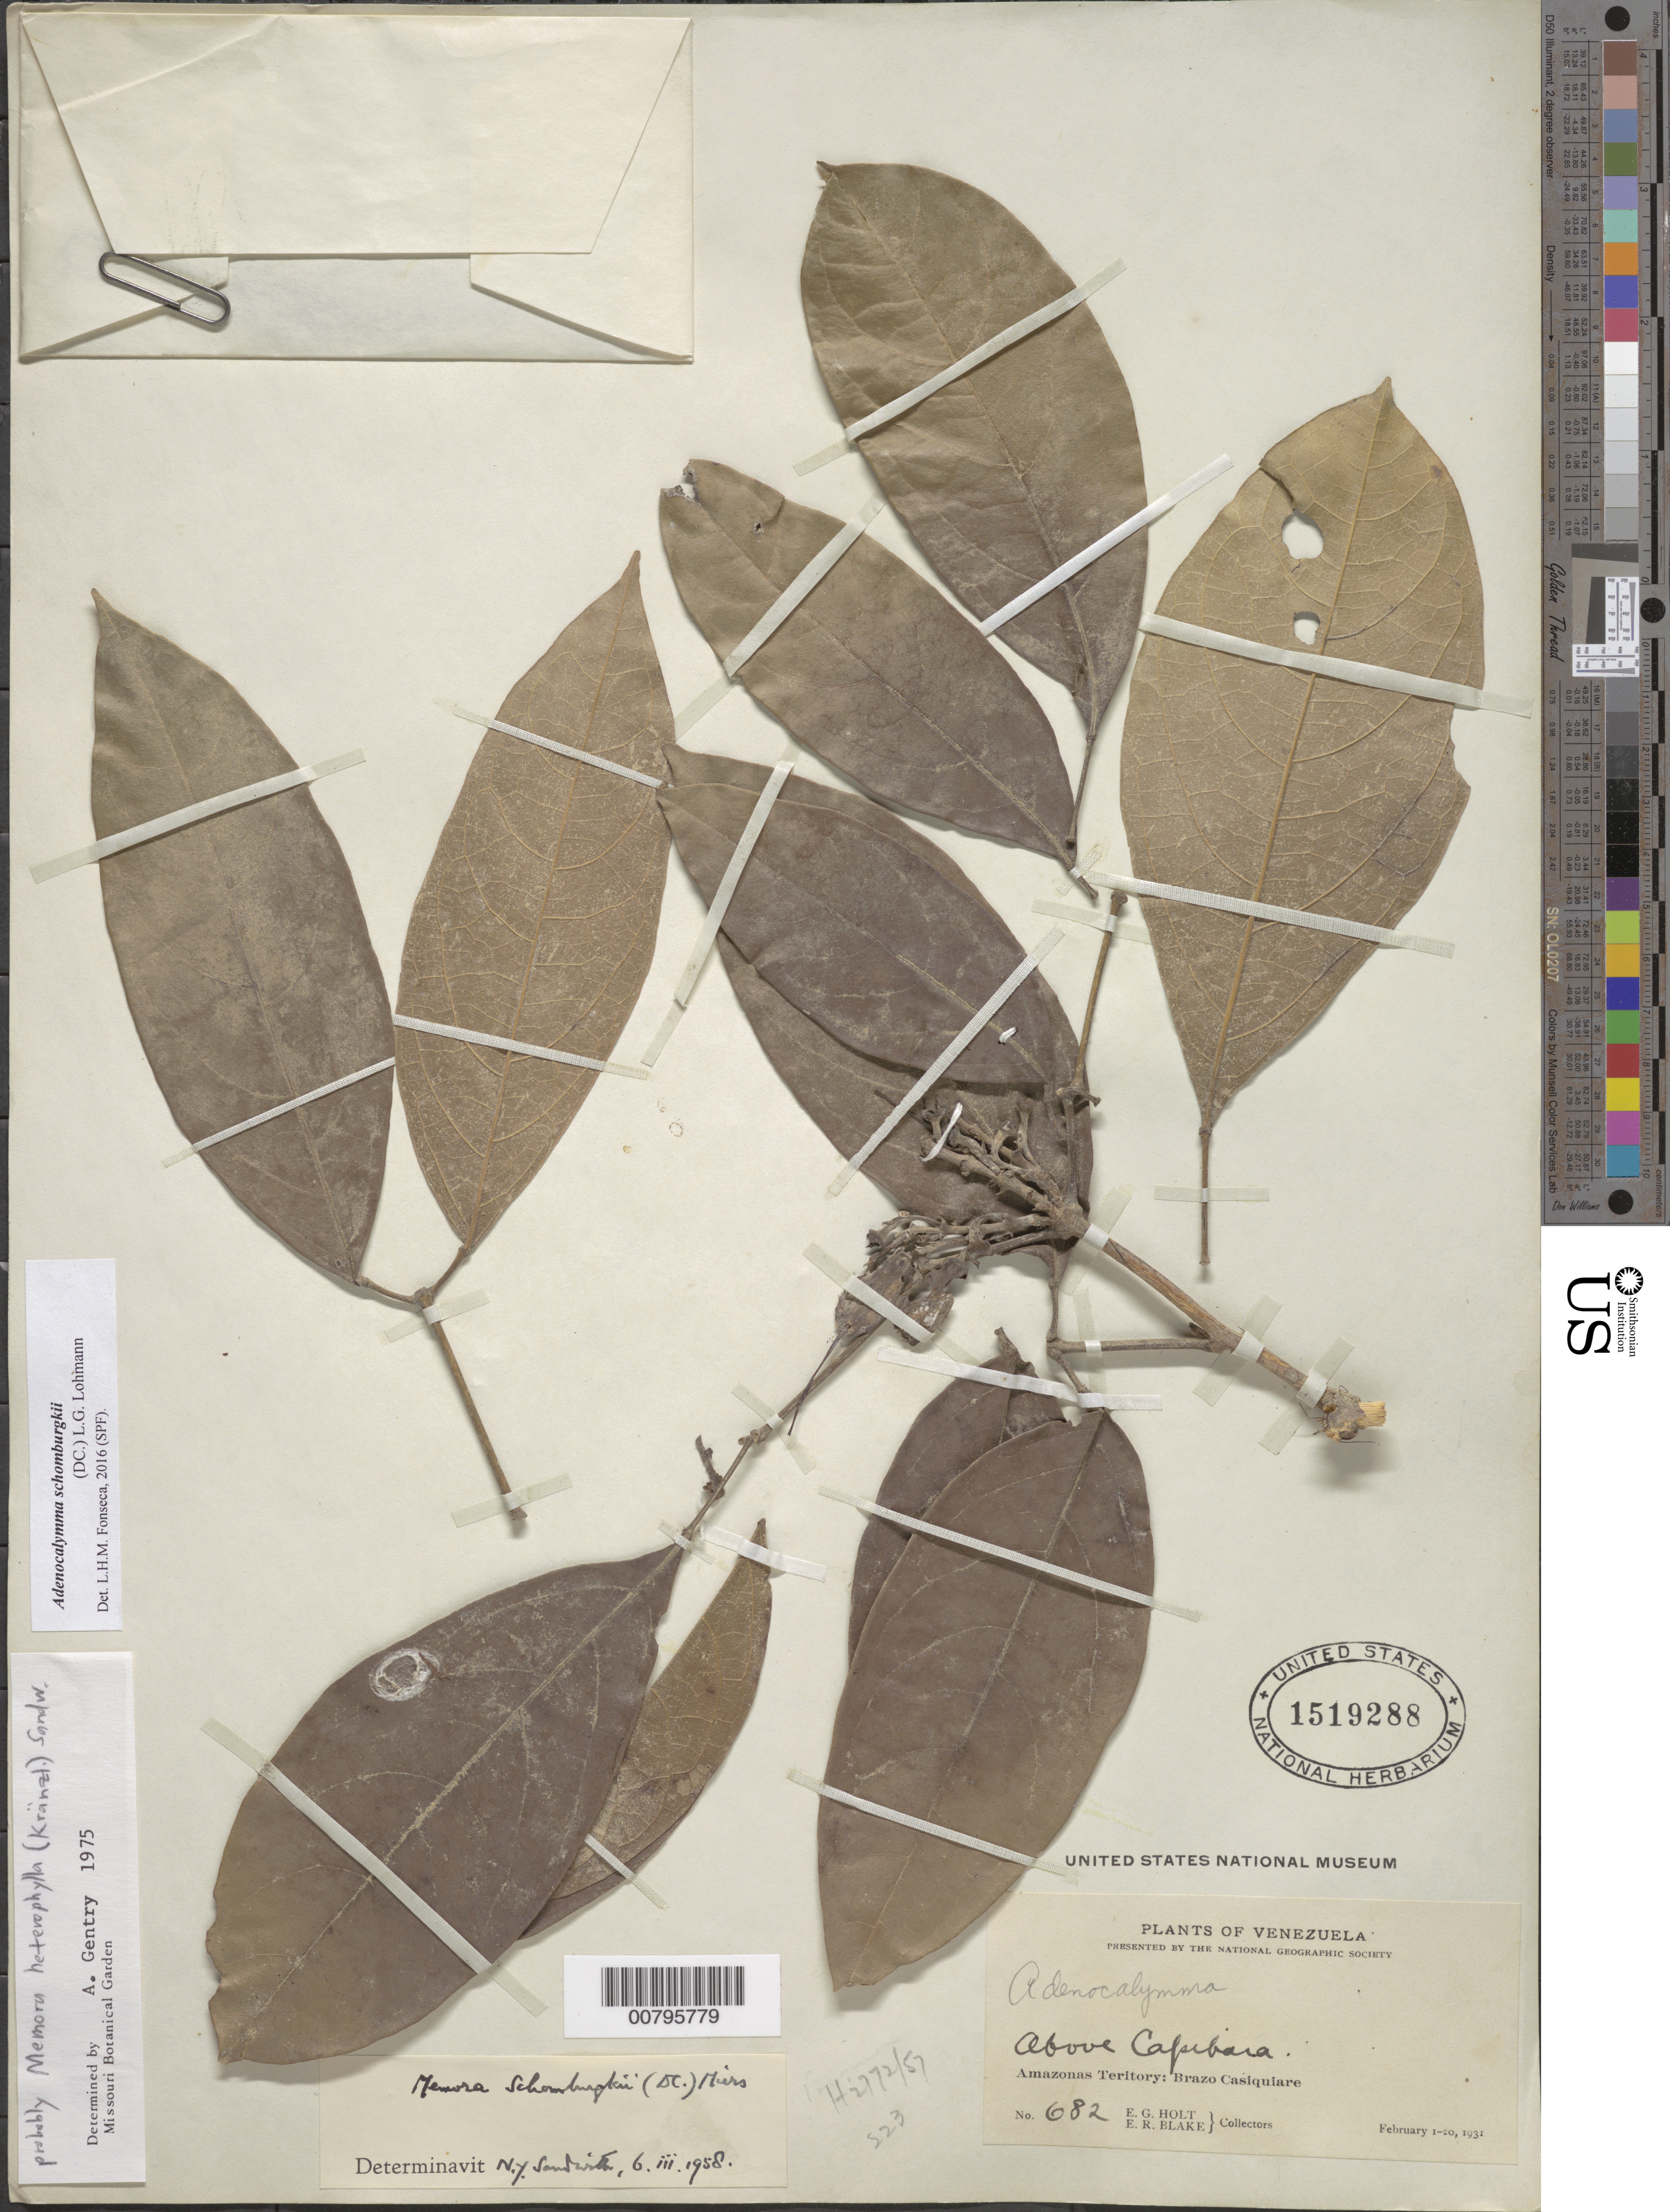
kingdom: Plantae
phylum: Tracheophyta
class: Magnoliopsida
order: Lamiales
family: Bignoniaceae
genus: Adenocalymma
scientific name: Adenocalymma schomburgkii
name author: (DC.) L.G. Lohmann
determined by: Fonseca, L. H. M.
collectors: E. Holt & E. R. Blake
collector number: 682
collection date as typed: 1-Feb-31 to 20-Feb-31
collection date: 1931-02-01/1931-02-20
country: Venezuela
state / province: Amazonas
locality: Brazo Casiquiare, above Capibara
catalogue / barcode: US 1519288